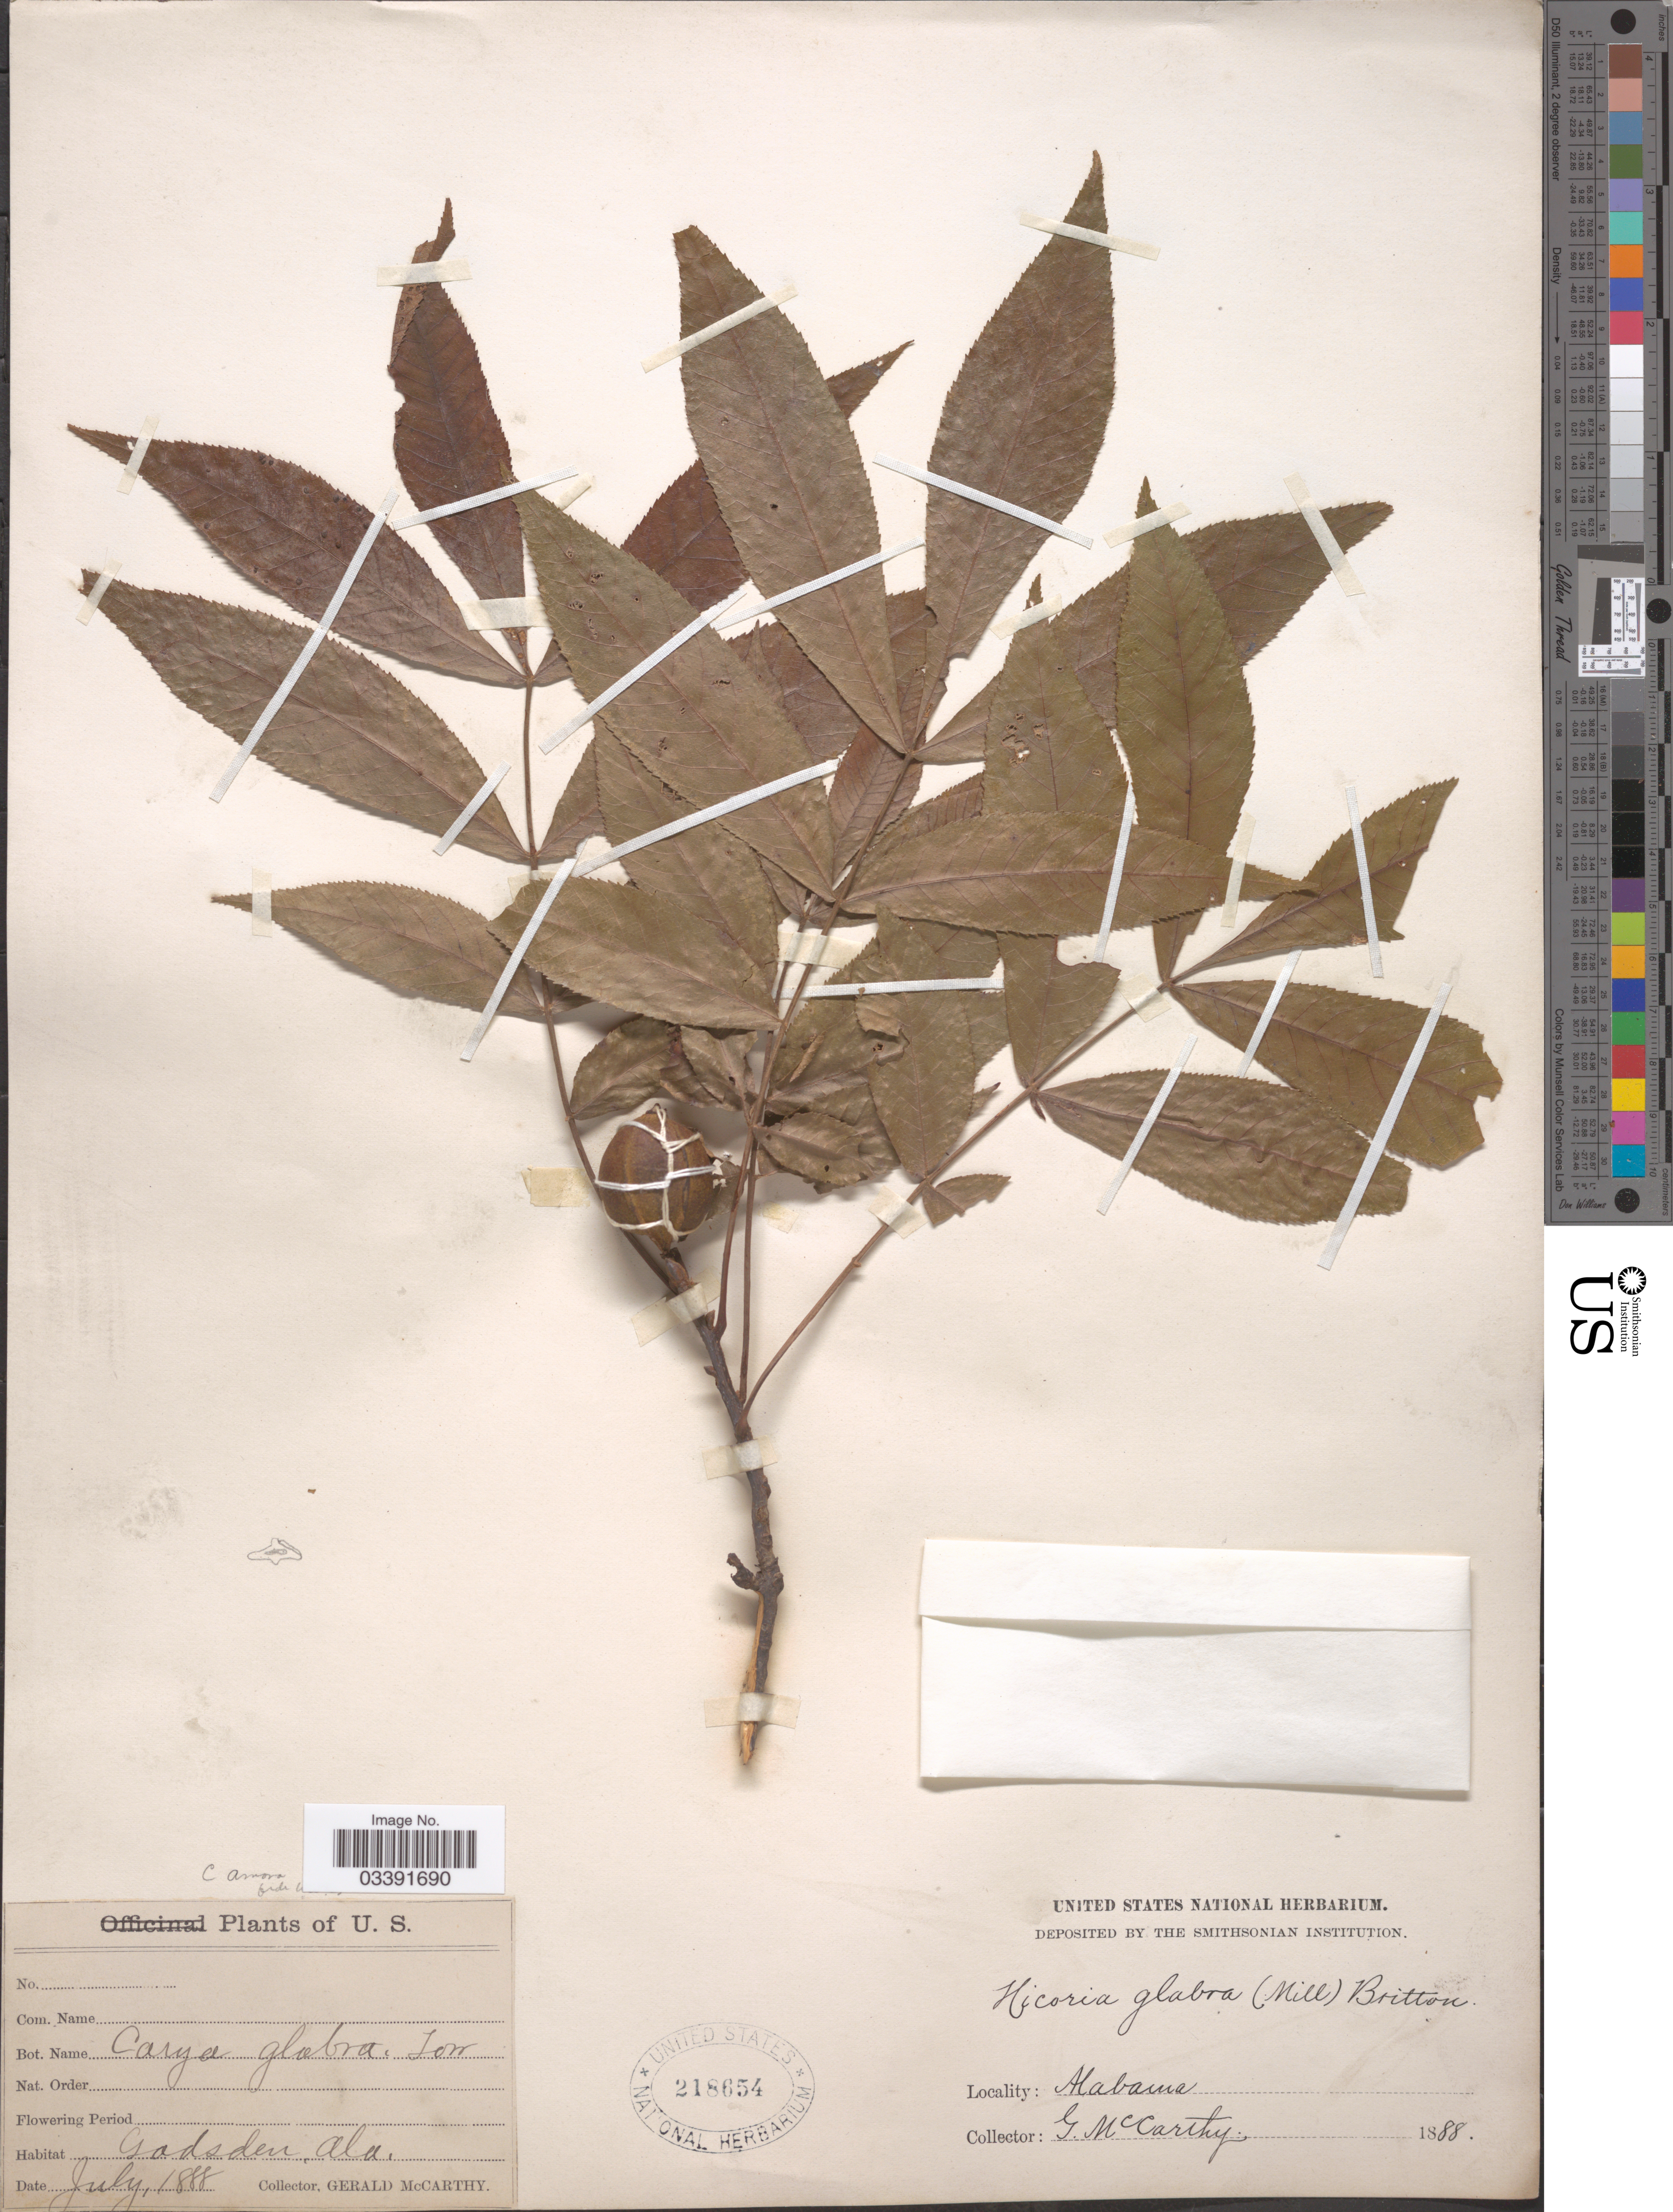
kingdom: Plantae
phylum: Tracheophyta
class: Magnoliopsida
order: Fagales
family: Juglandaceae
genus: Carya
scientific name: Carya glabra var. glabra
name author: (Mill.) Sweet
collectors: G. M. McCarthy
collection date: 1888-07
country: United States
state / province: Alabama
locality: Gadsden.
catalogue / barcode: US 218654